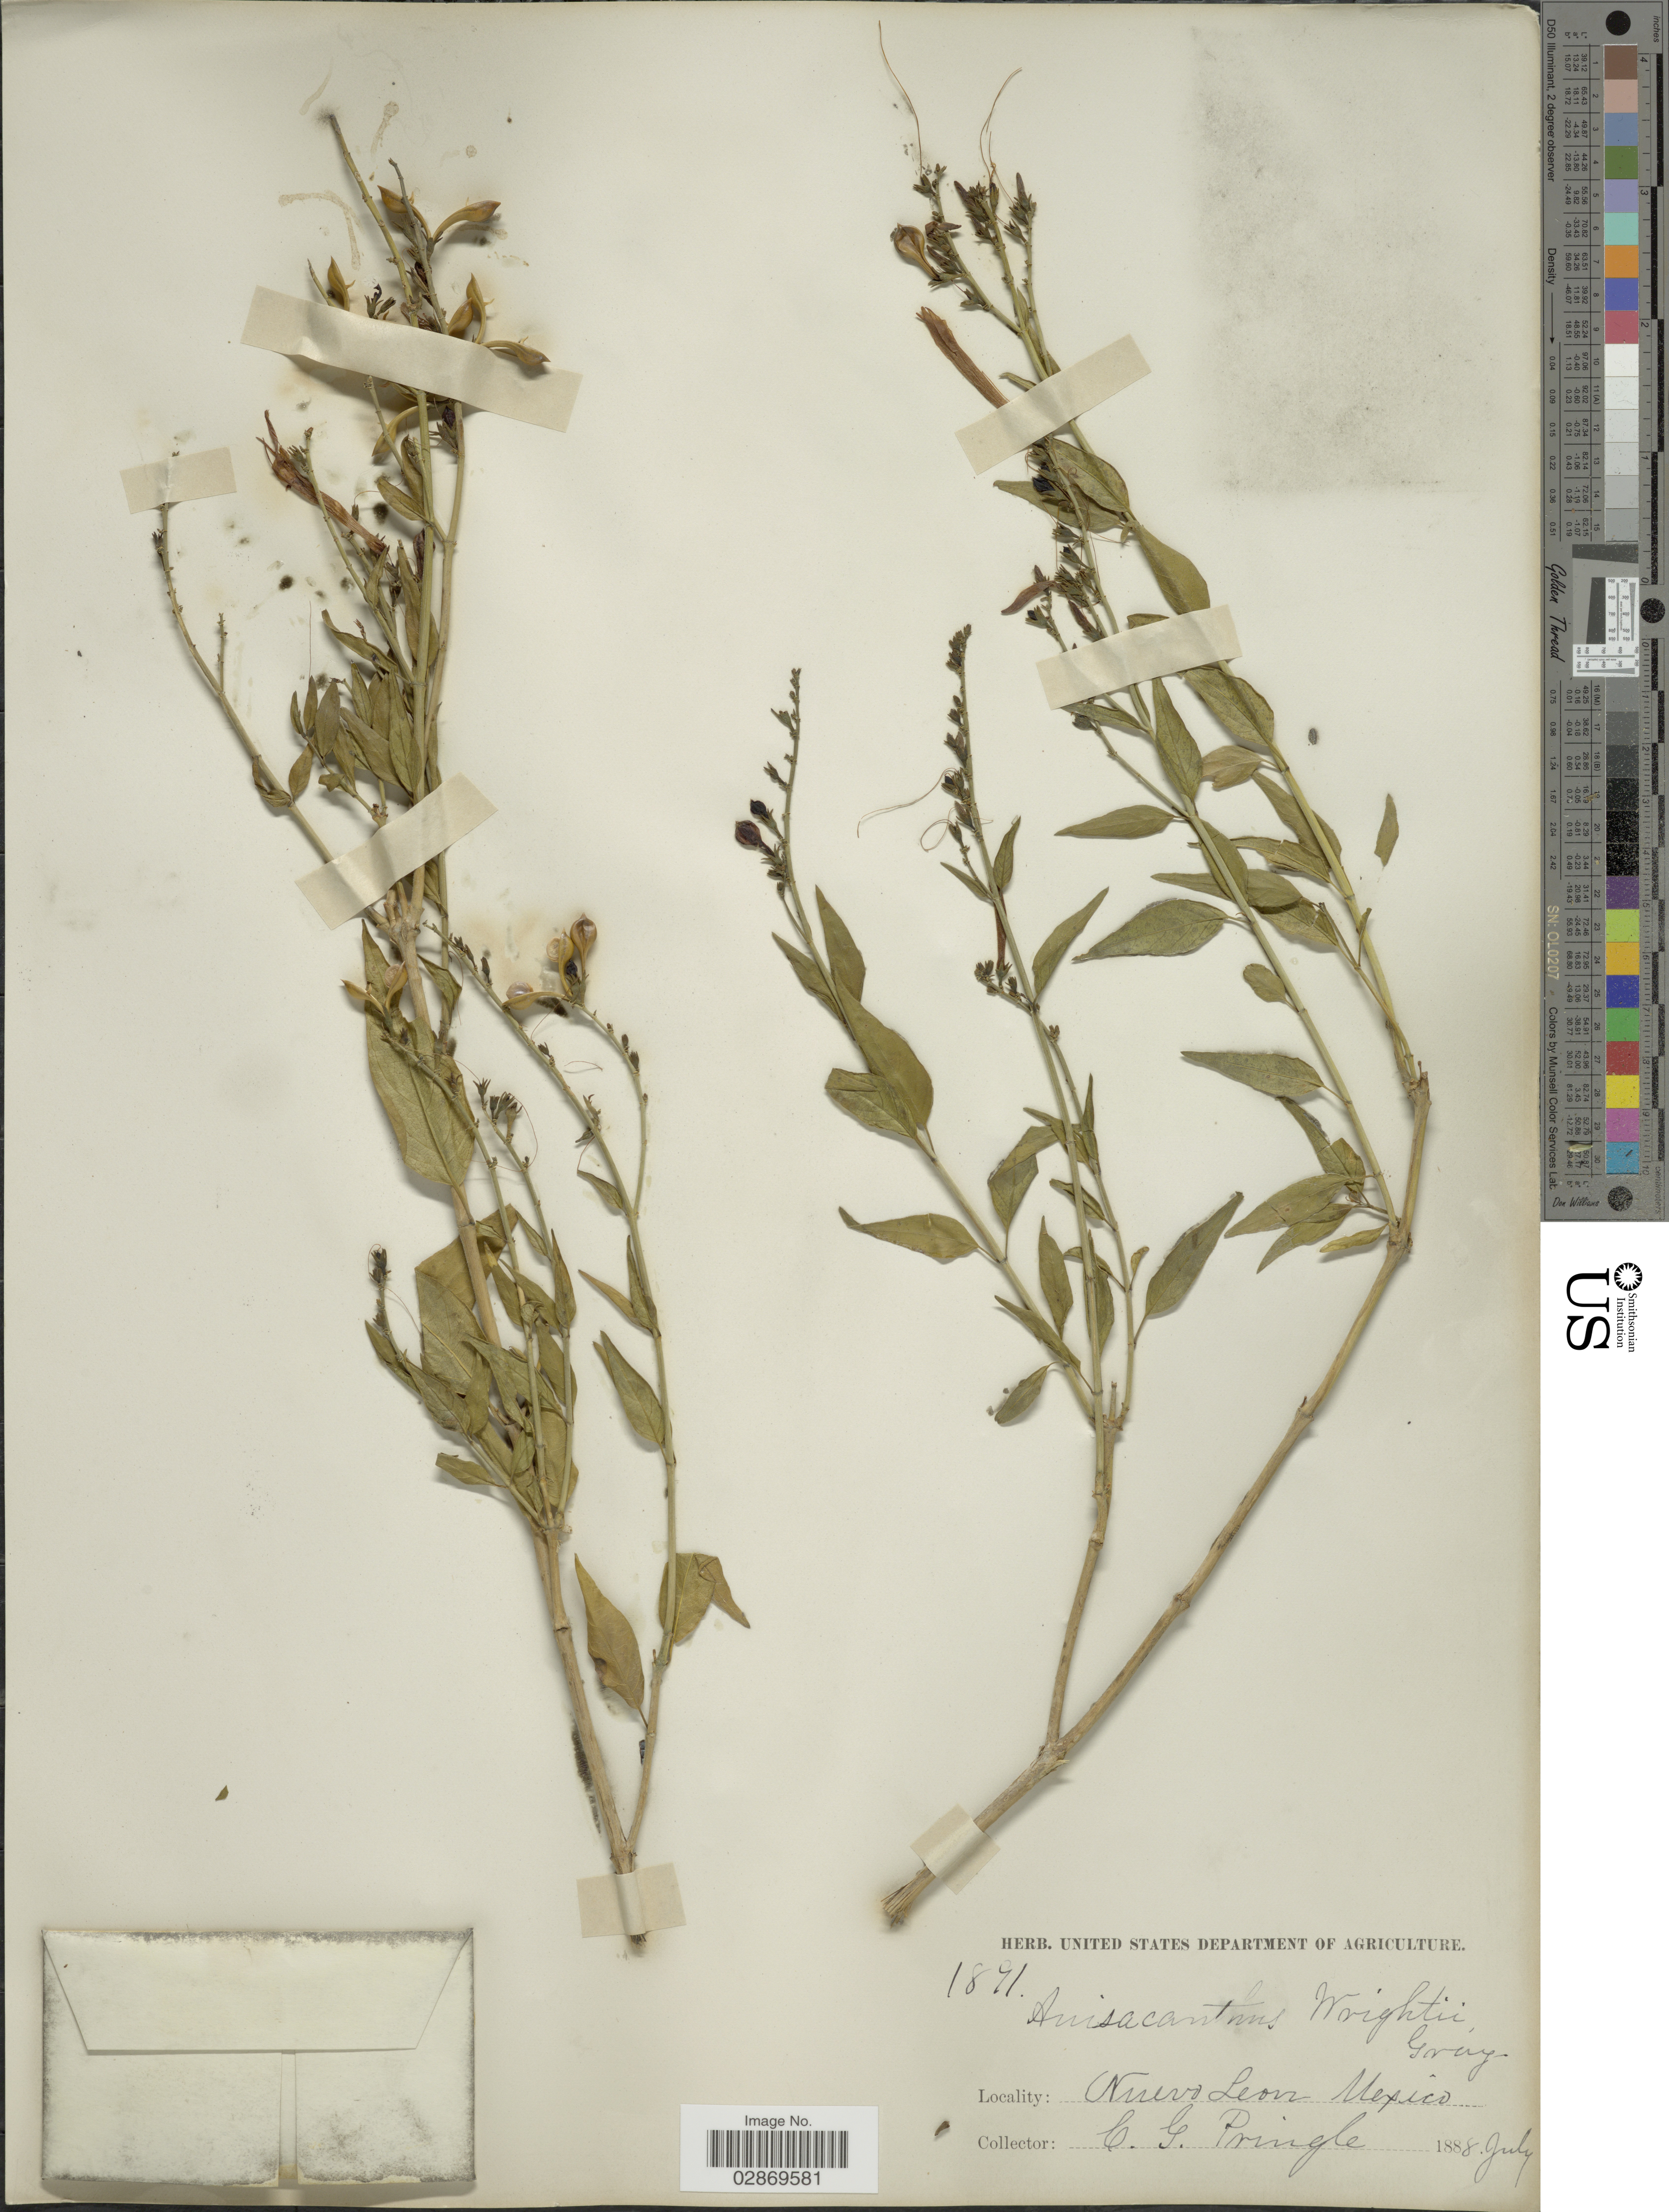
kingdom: Plantae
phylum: Tracheophyta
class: Magnoliopsida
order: Lamiales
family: Acanthaceae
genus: Anisacanthus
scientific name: Anisacanthus wrightii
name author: (Torr.) A. Gray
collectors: C. G. Pringle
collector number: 1891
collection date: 1888-07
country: Mexico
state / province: Nuevo León